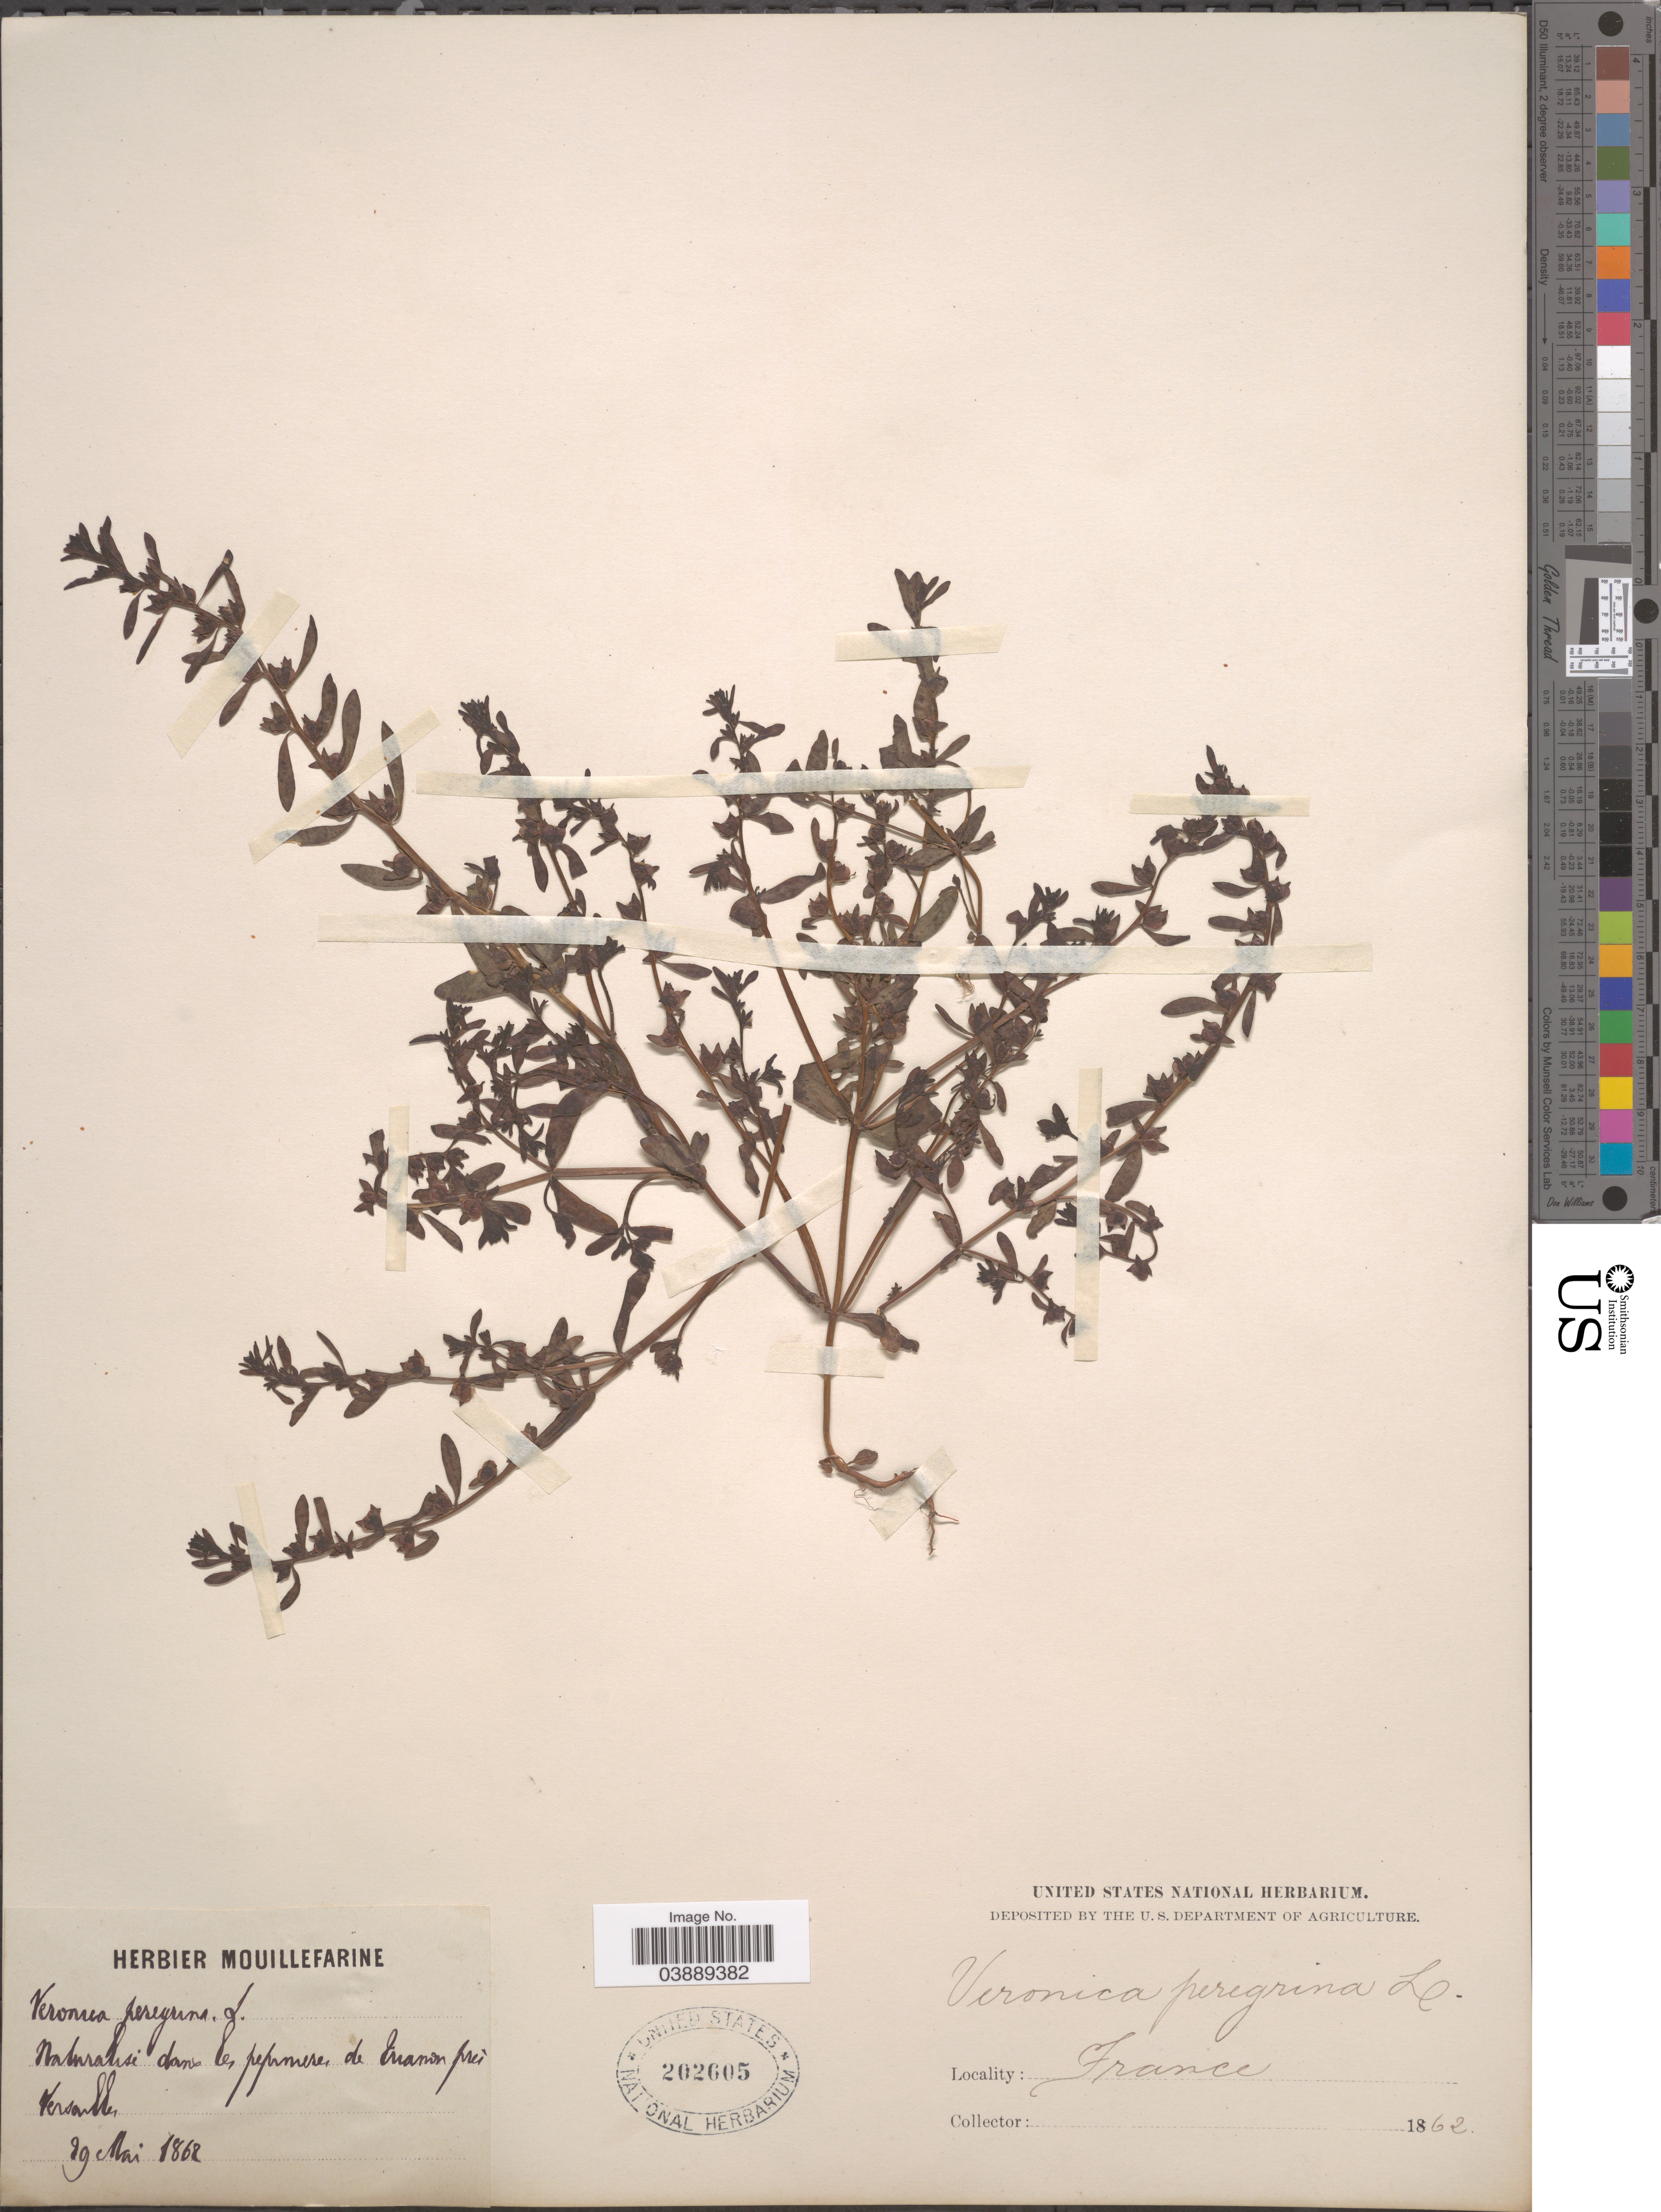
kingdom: Plantae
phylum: Tracheophyta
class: Magnoliopsida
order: Lamiales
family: Plantaginaceae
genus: Veronica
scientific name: Veronica peregrina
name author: L.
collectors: ex herb. Mouillefarine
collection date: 1862-05-29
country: France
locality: Naturalise danx les pepemese de Enanon près Versailles.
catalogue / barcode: US 202605